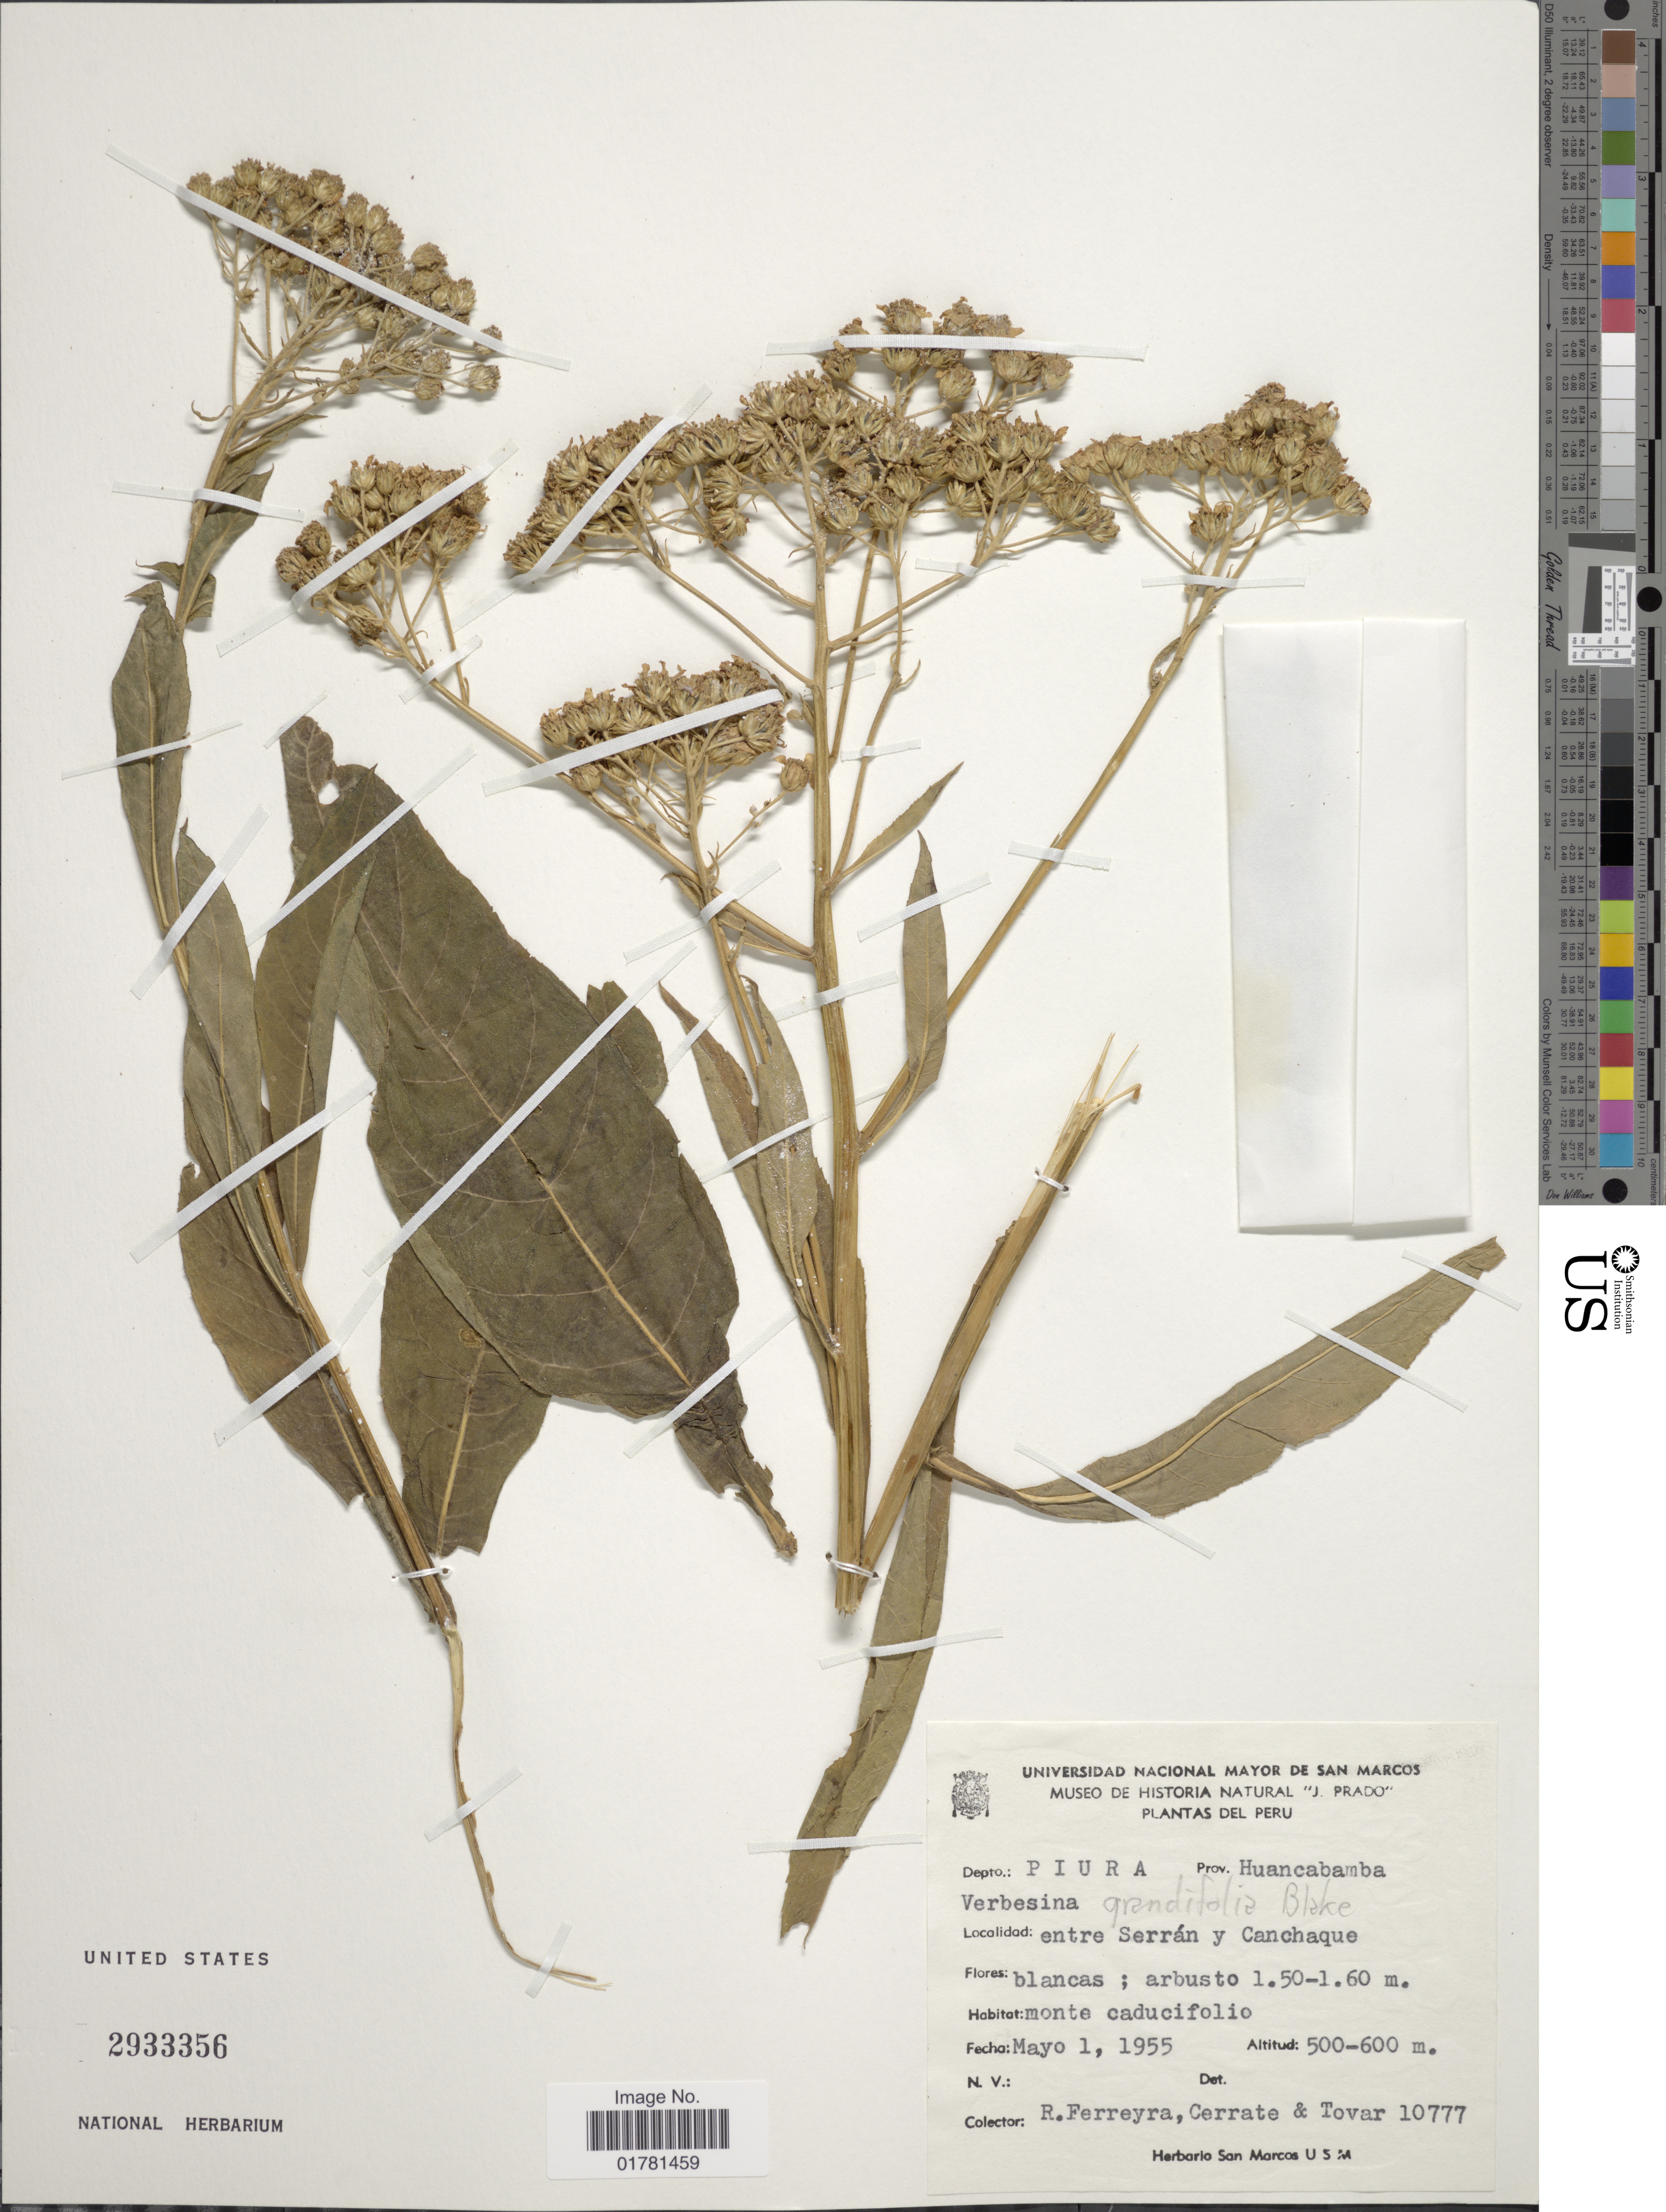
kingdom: Plantae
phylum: Tracheophyta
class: Magnoliopsida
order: Asterales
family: Asteraceae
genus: Verbesina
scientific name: Verbesina sp.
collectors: R. A. Ferreyra, -. Cerrate & -. Tovar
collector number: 1077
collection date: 1955-05-01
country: Peru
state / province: Piura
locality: Depto Piura, Prov. Huancabamba, entre Serrán y Canchaque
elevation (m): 500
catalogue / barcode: US 2933356